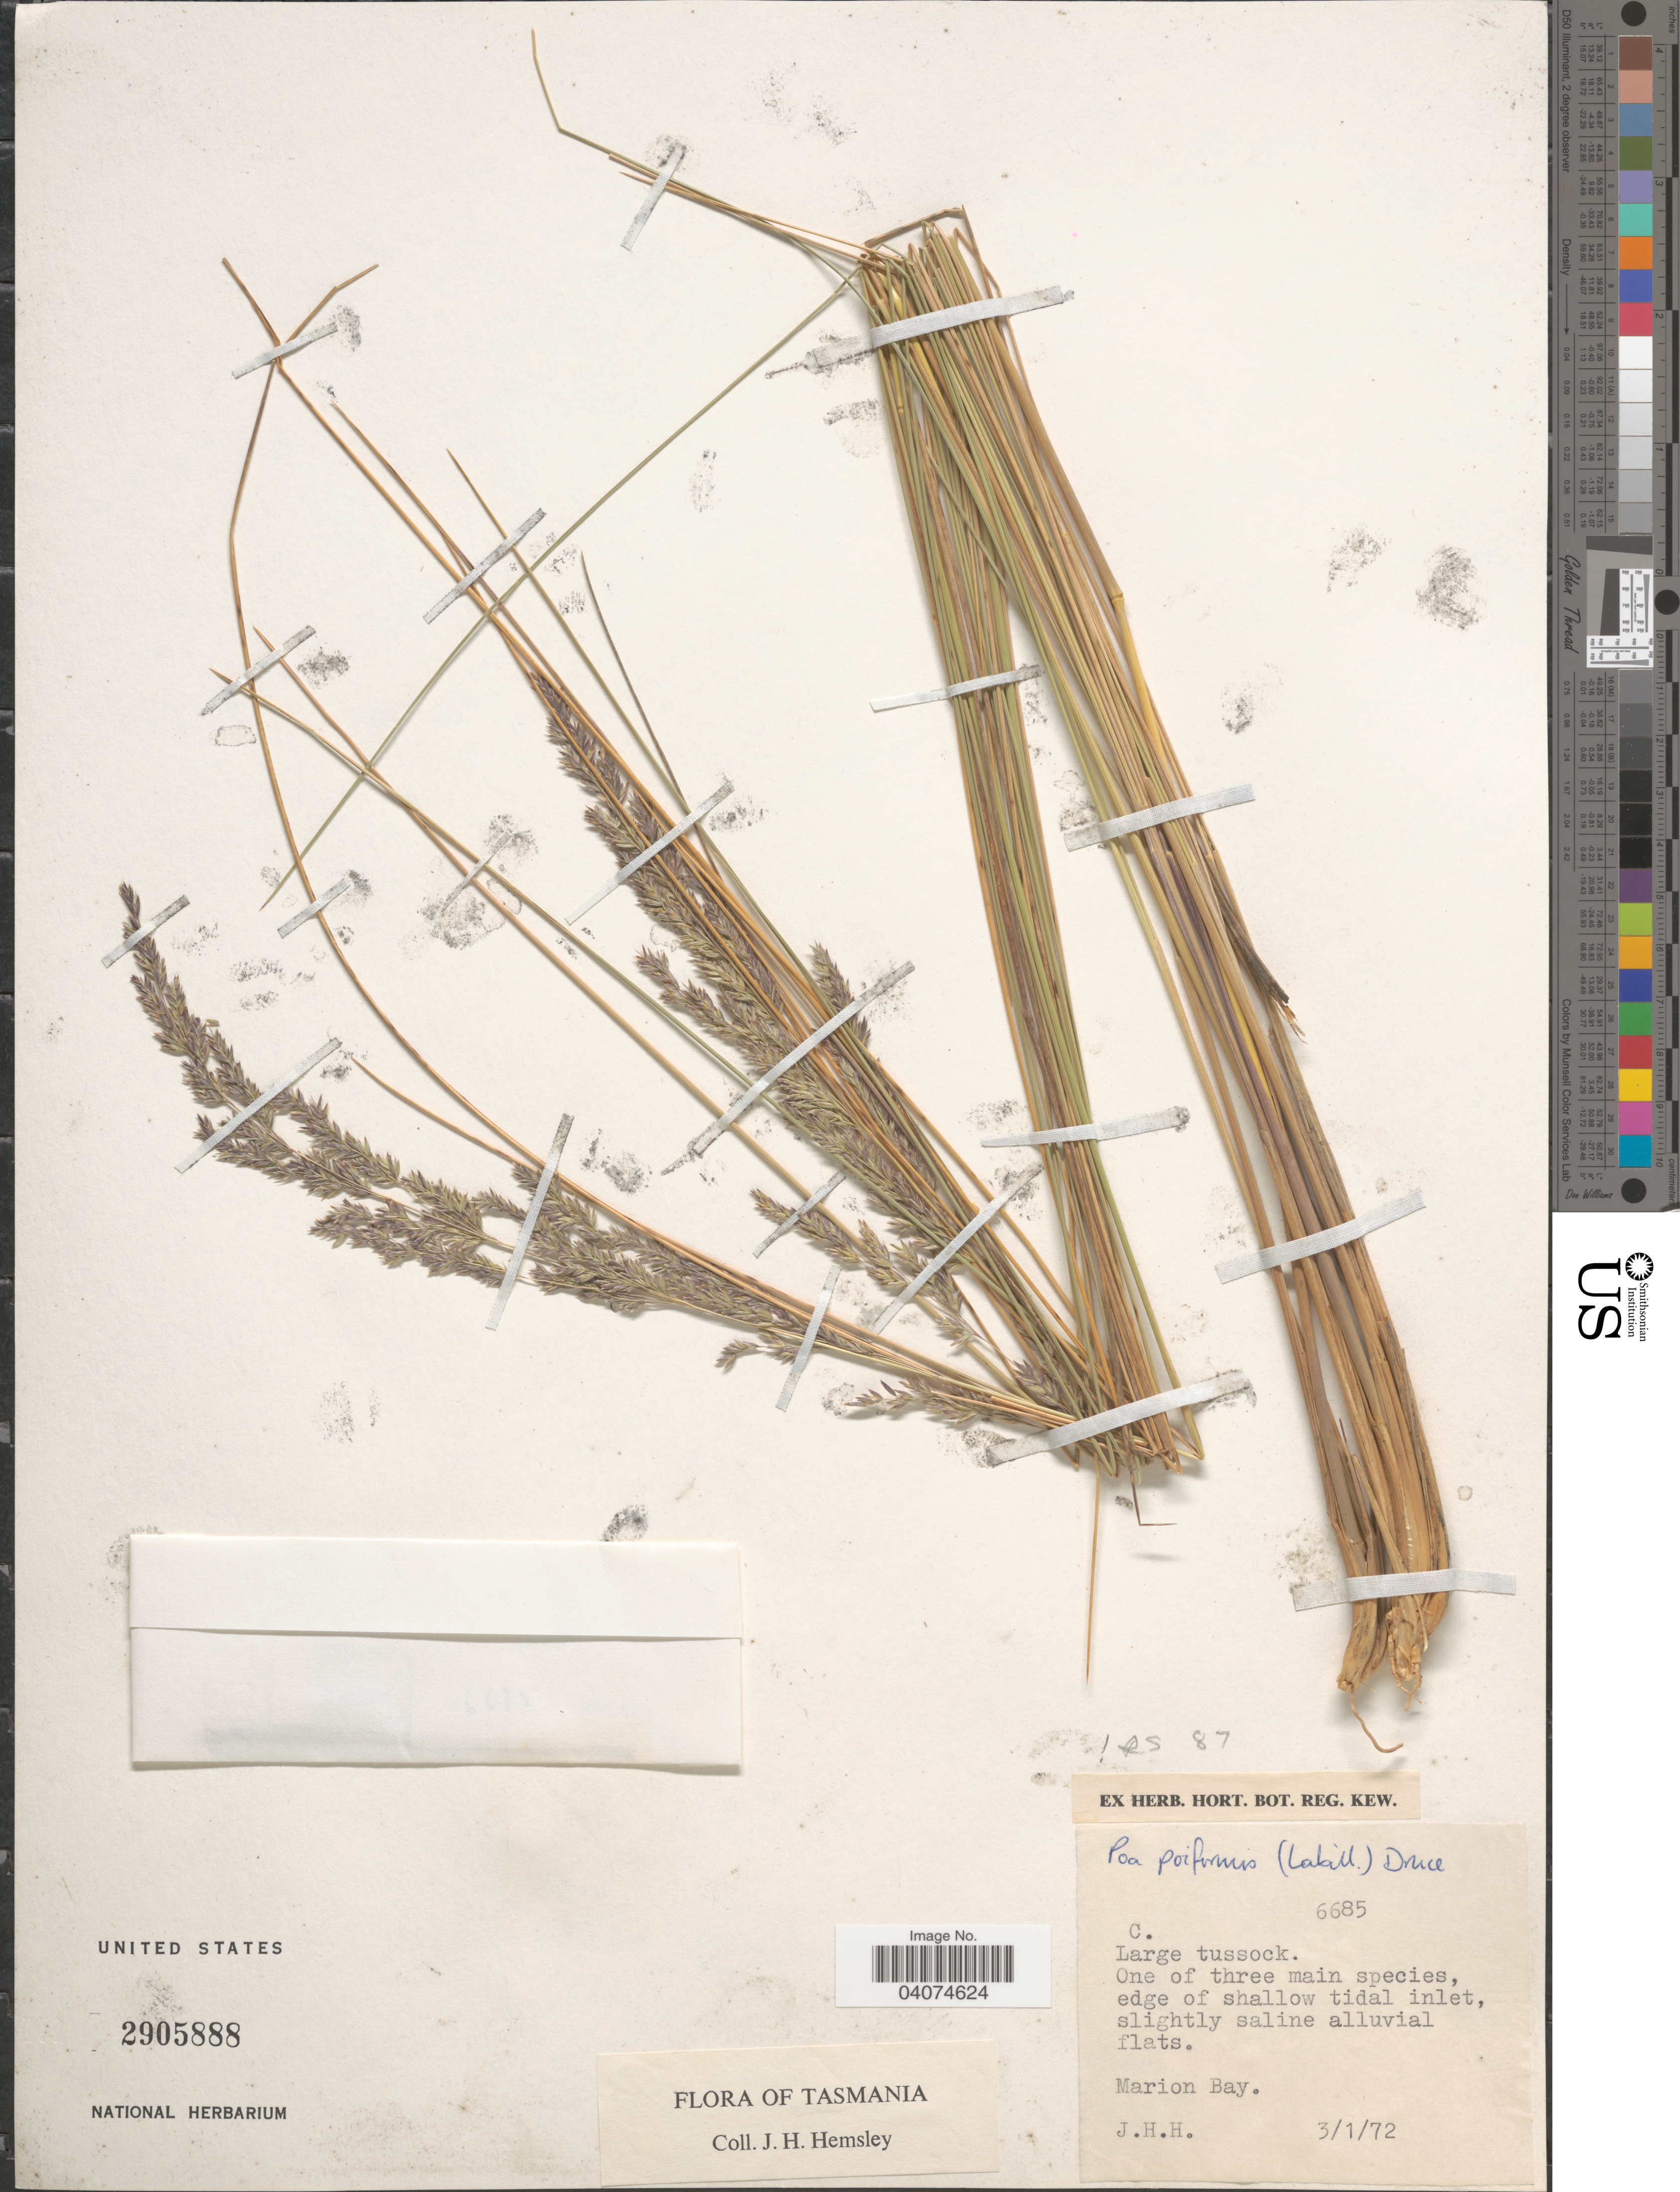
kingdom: Plantae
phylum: Tracheophyta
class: Liliopsida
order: Poales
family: Poaceae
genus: Poa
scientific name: Poa poiformis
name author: (Labill.) Druce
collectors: J. H. Hemsley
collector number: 6685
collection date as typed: Transcribed d/m/y: 3/1/72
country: Australia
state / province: Tasmania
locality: Marion Bay.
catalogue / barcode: US 2905888